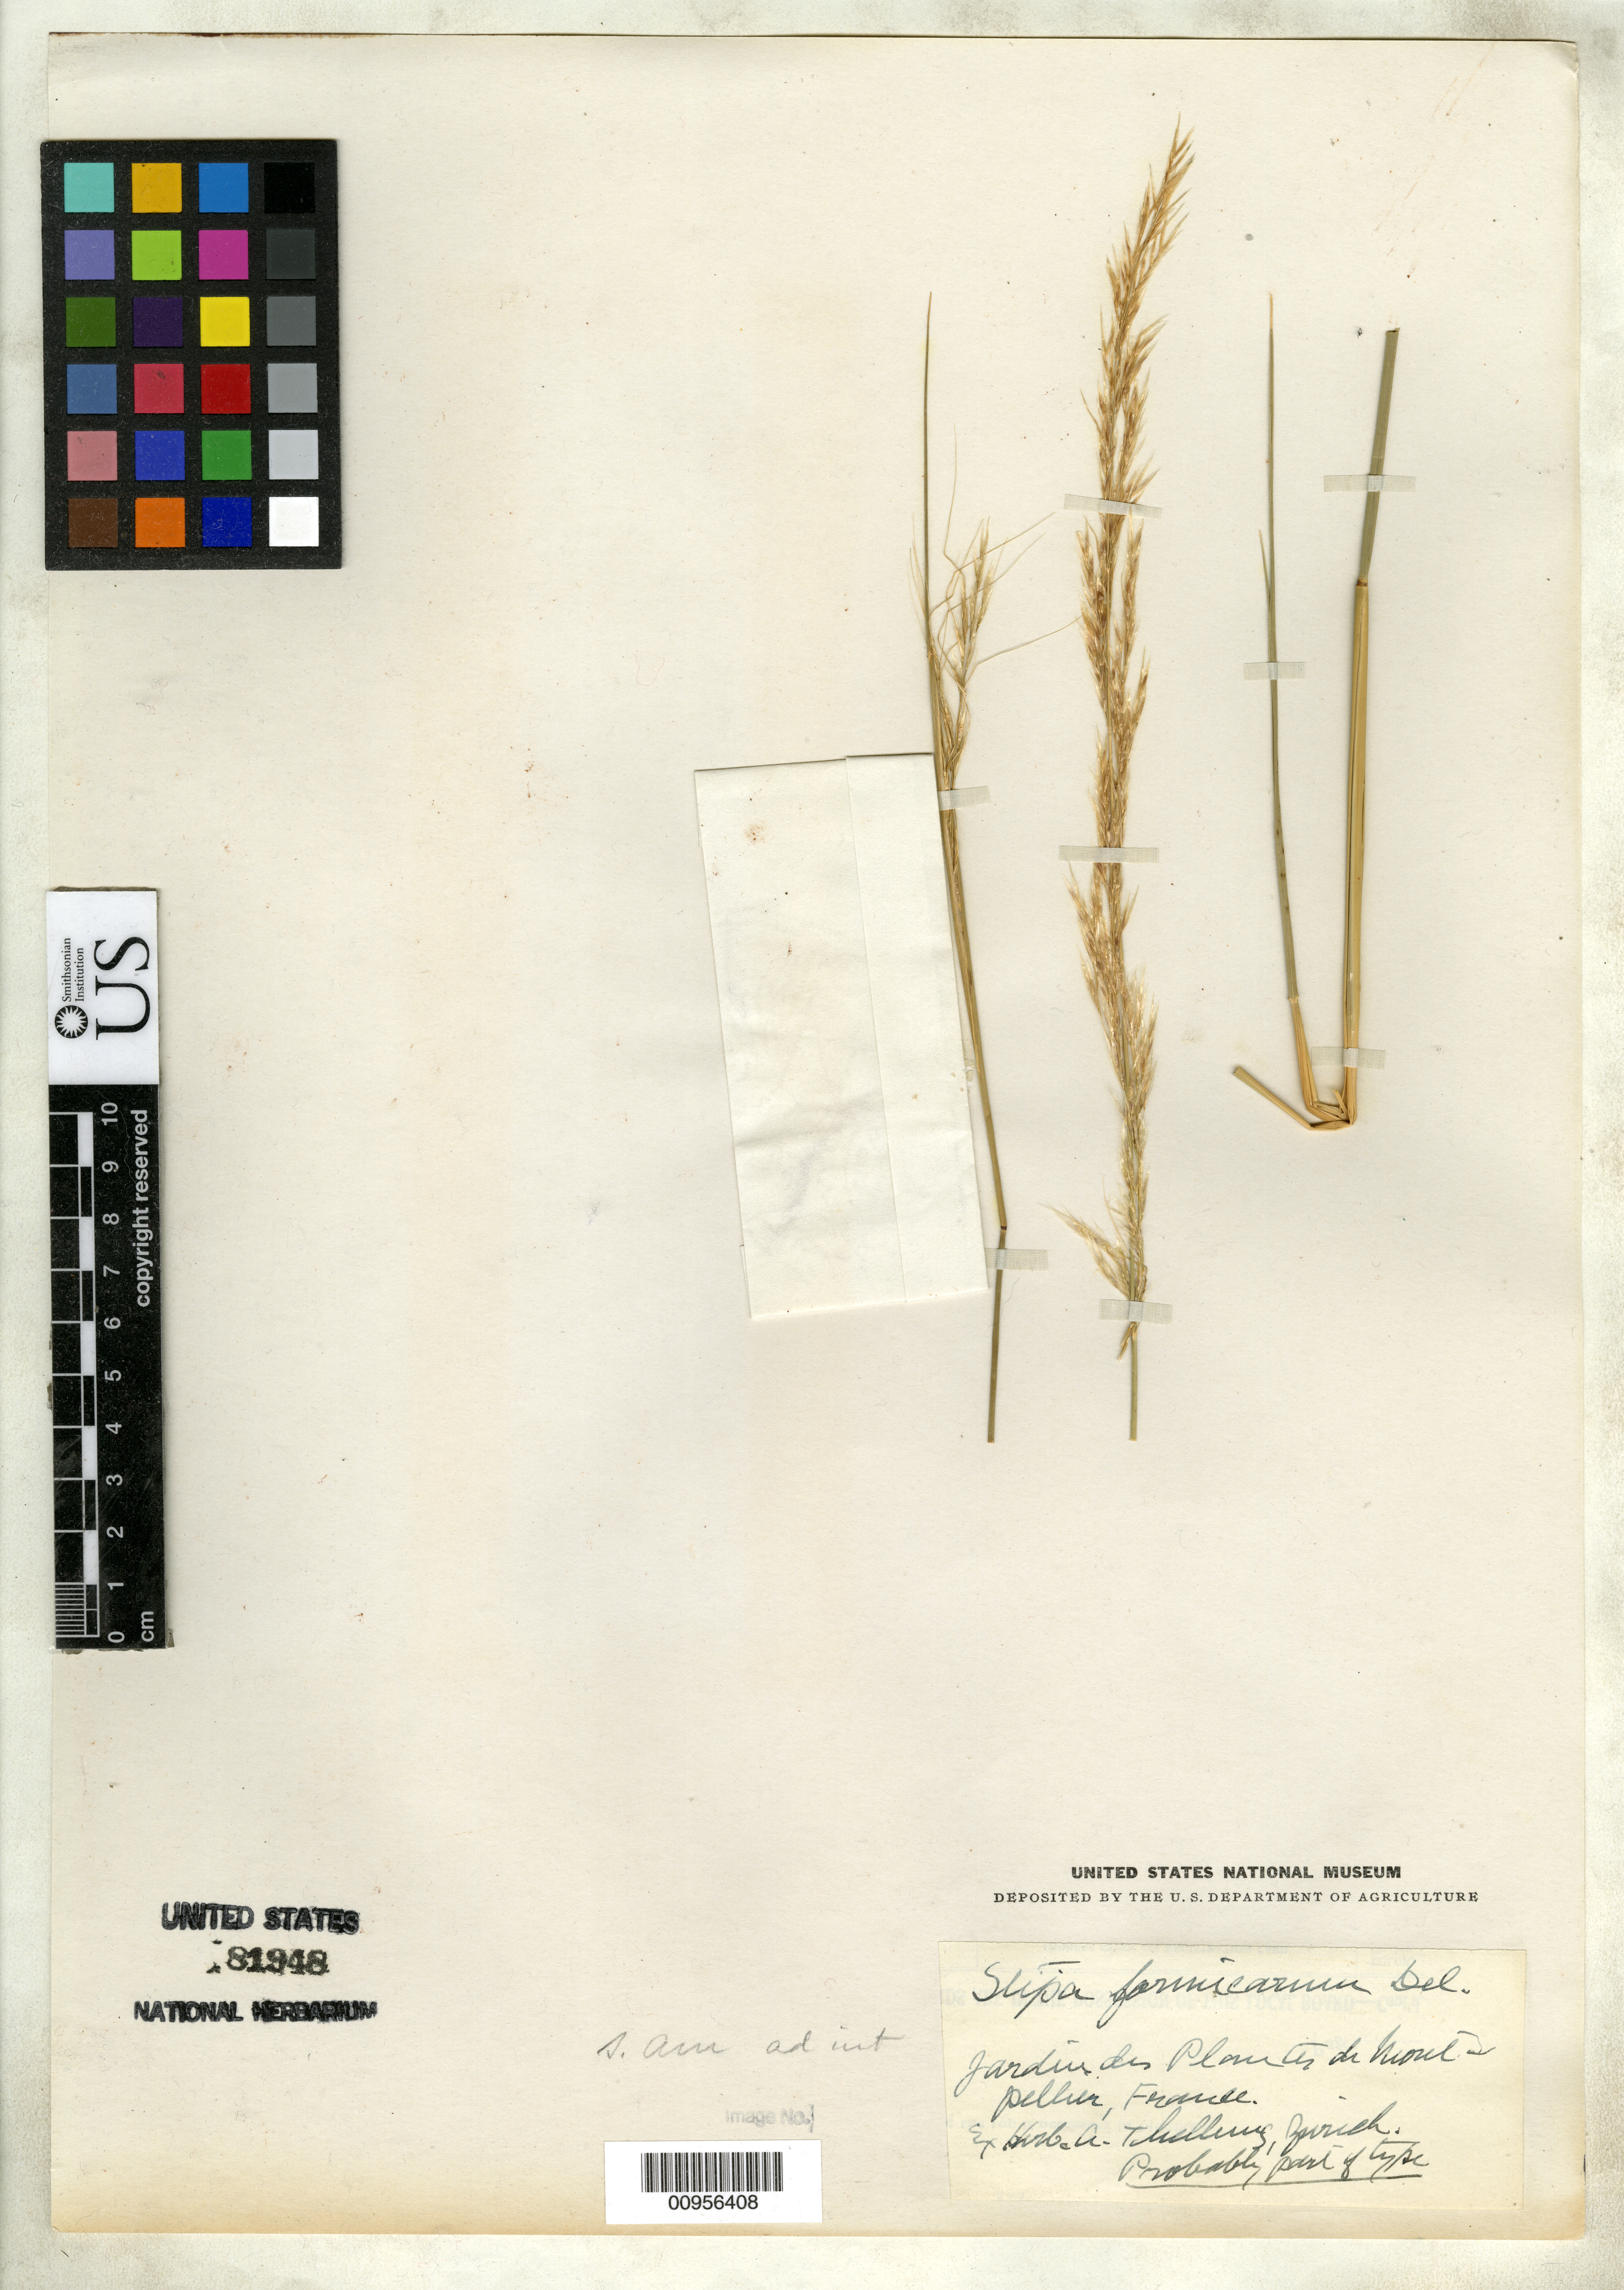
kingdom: Plantae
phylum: Tracheophyta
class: Liliopsida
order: Poales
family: Poaceae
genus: Stipa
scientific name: Stipa formicarum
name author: Delile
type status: Isotype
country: France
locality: Jardin des Plantes de Montpellier, France.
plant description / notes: Fragmentary material of (type?) specimen ex herb. Thellung, Zurich. As annotated, "probably part of type".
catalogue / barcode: US 81948